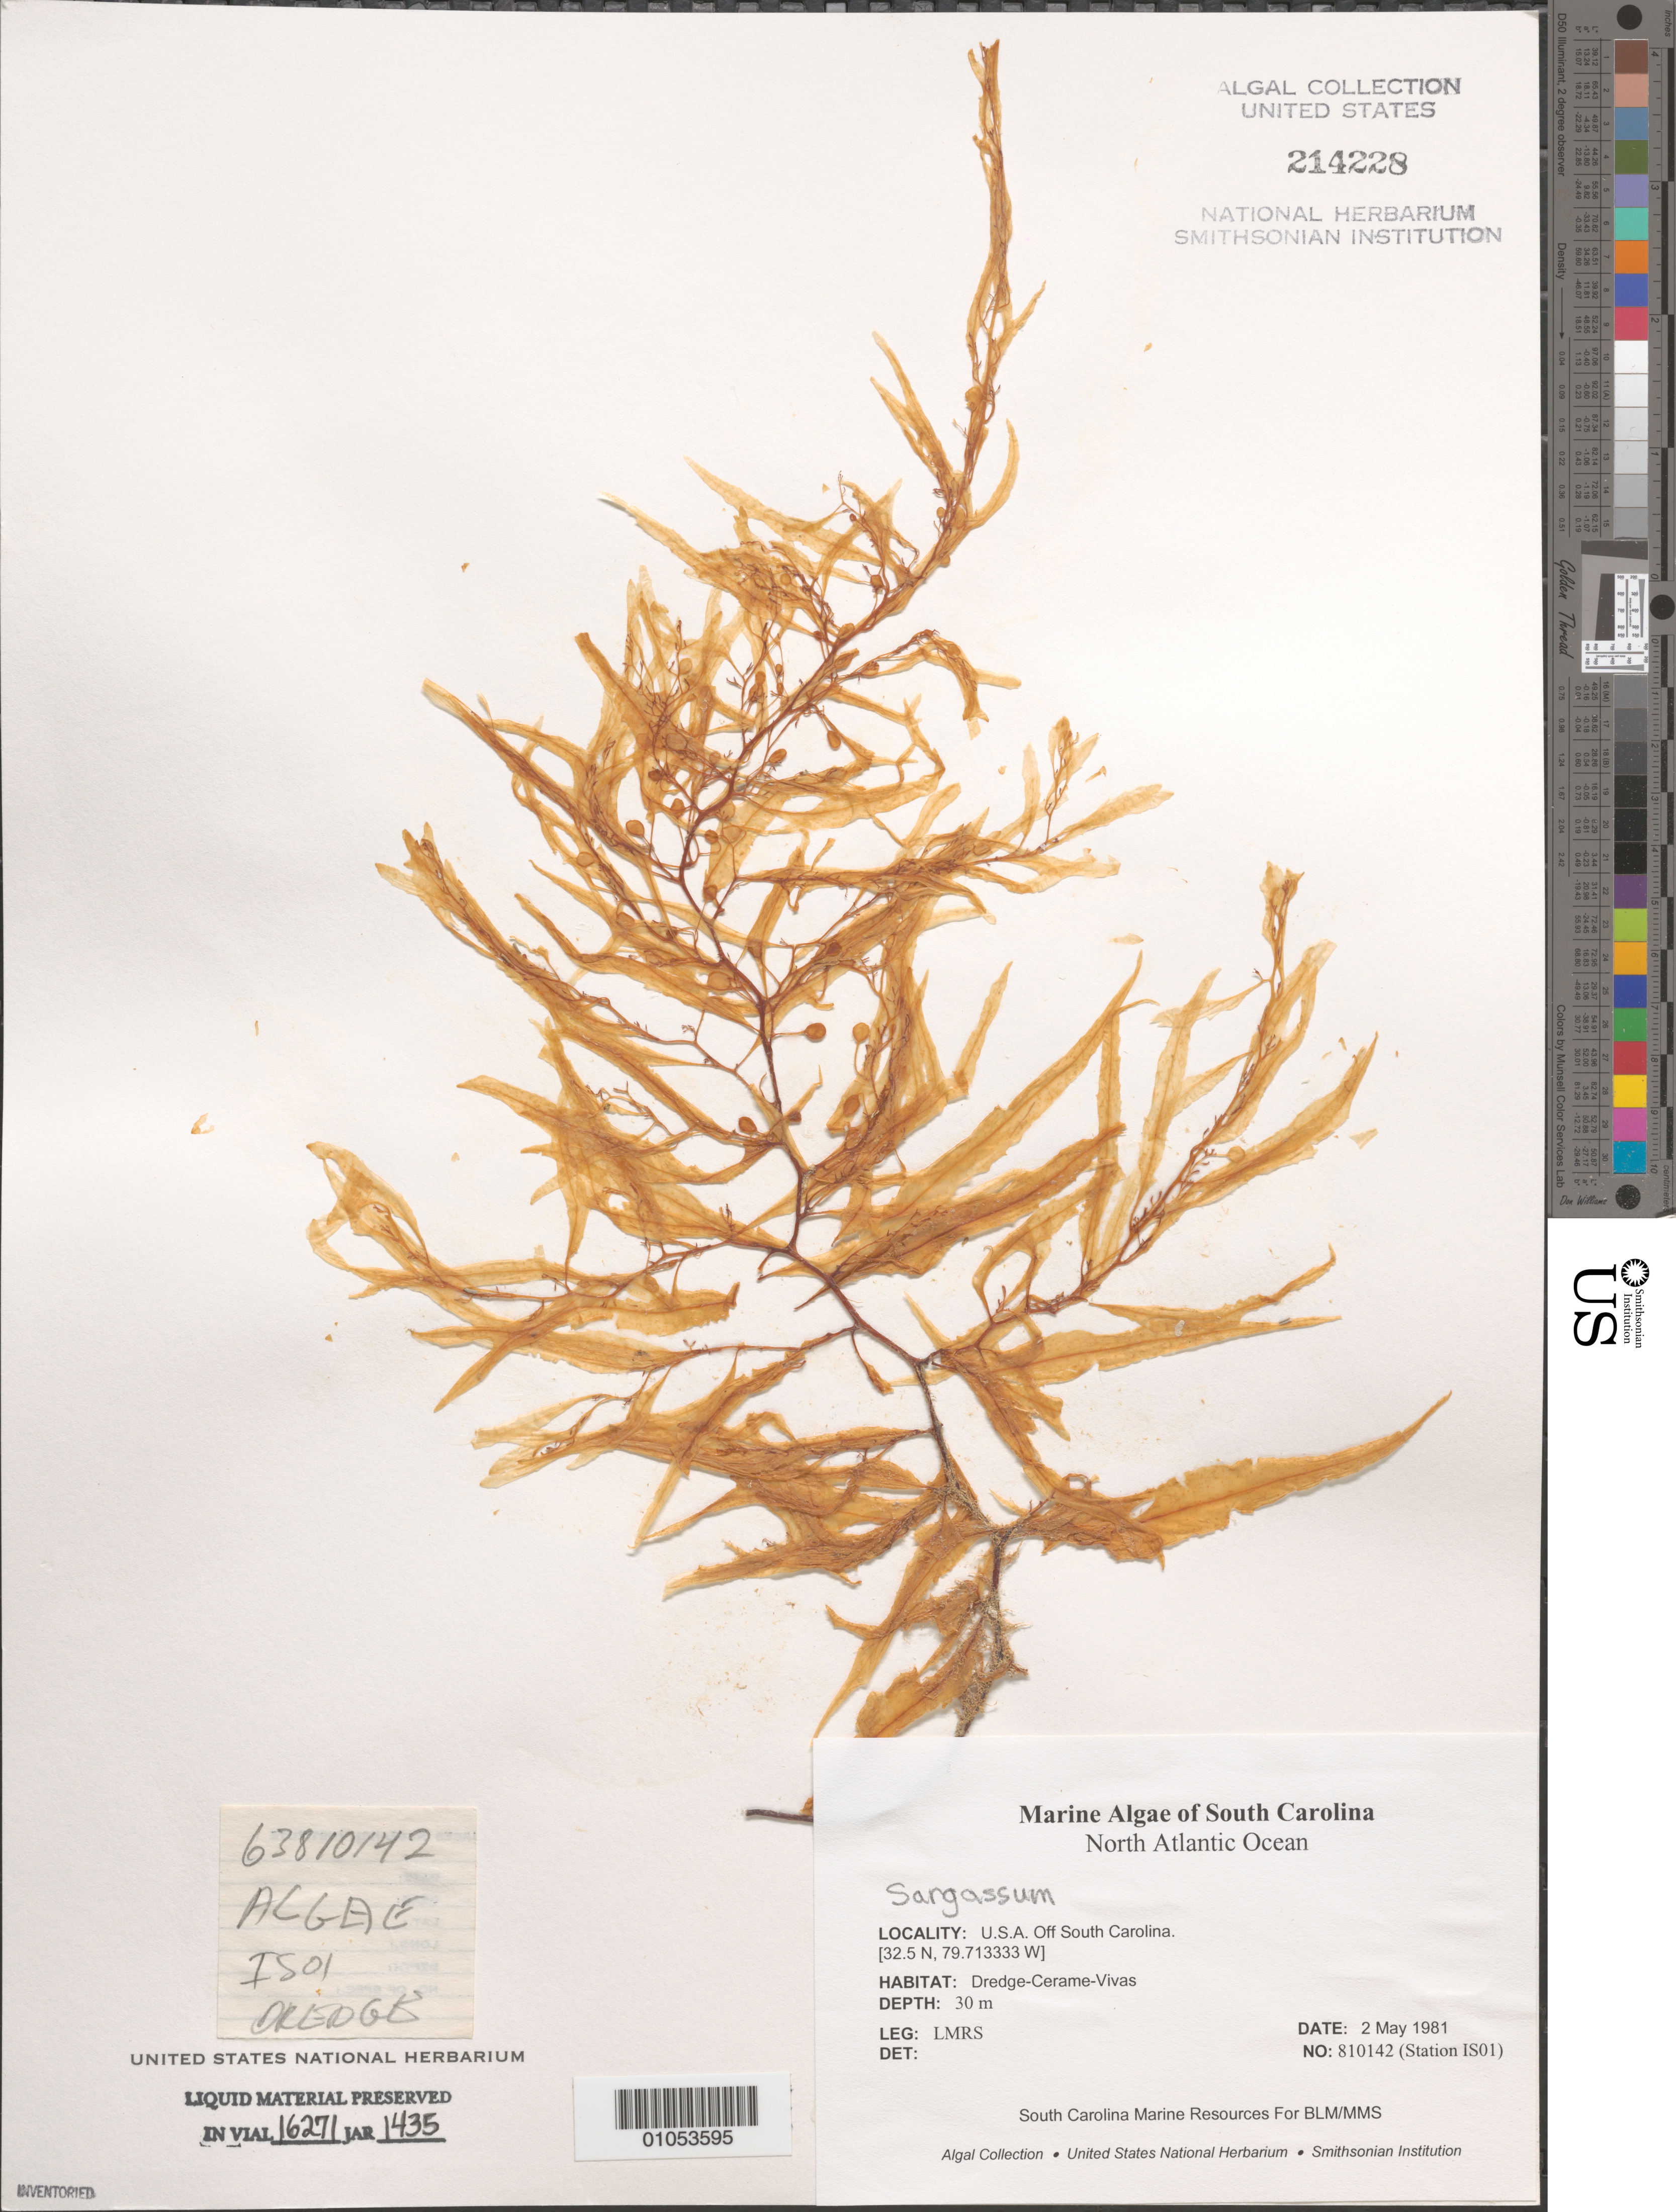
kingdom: Chromista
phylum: Ochrophyta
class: Phaeophyceae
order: Fucales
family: Sargassaceae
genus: Sargassum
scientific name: Sargassum sp.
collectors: LMRS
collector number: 810142 (Station IS01)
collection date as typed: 02 May 1981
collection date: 1981-05-02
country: United States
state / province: South Carolina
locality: North Atlantic Ocean off South Carolina coast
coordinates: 32.5 N, 79.713333 W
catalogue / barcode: US 214228